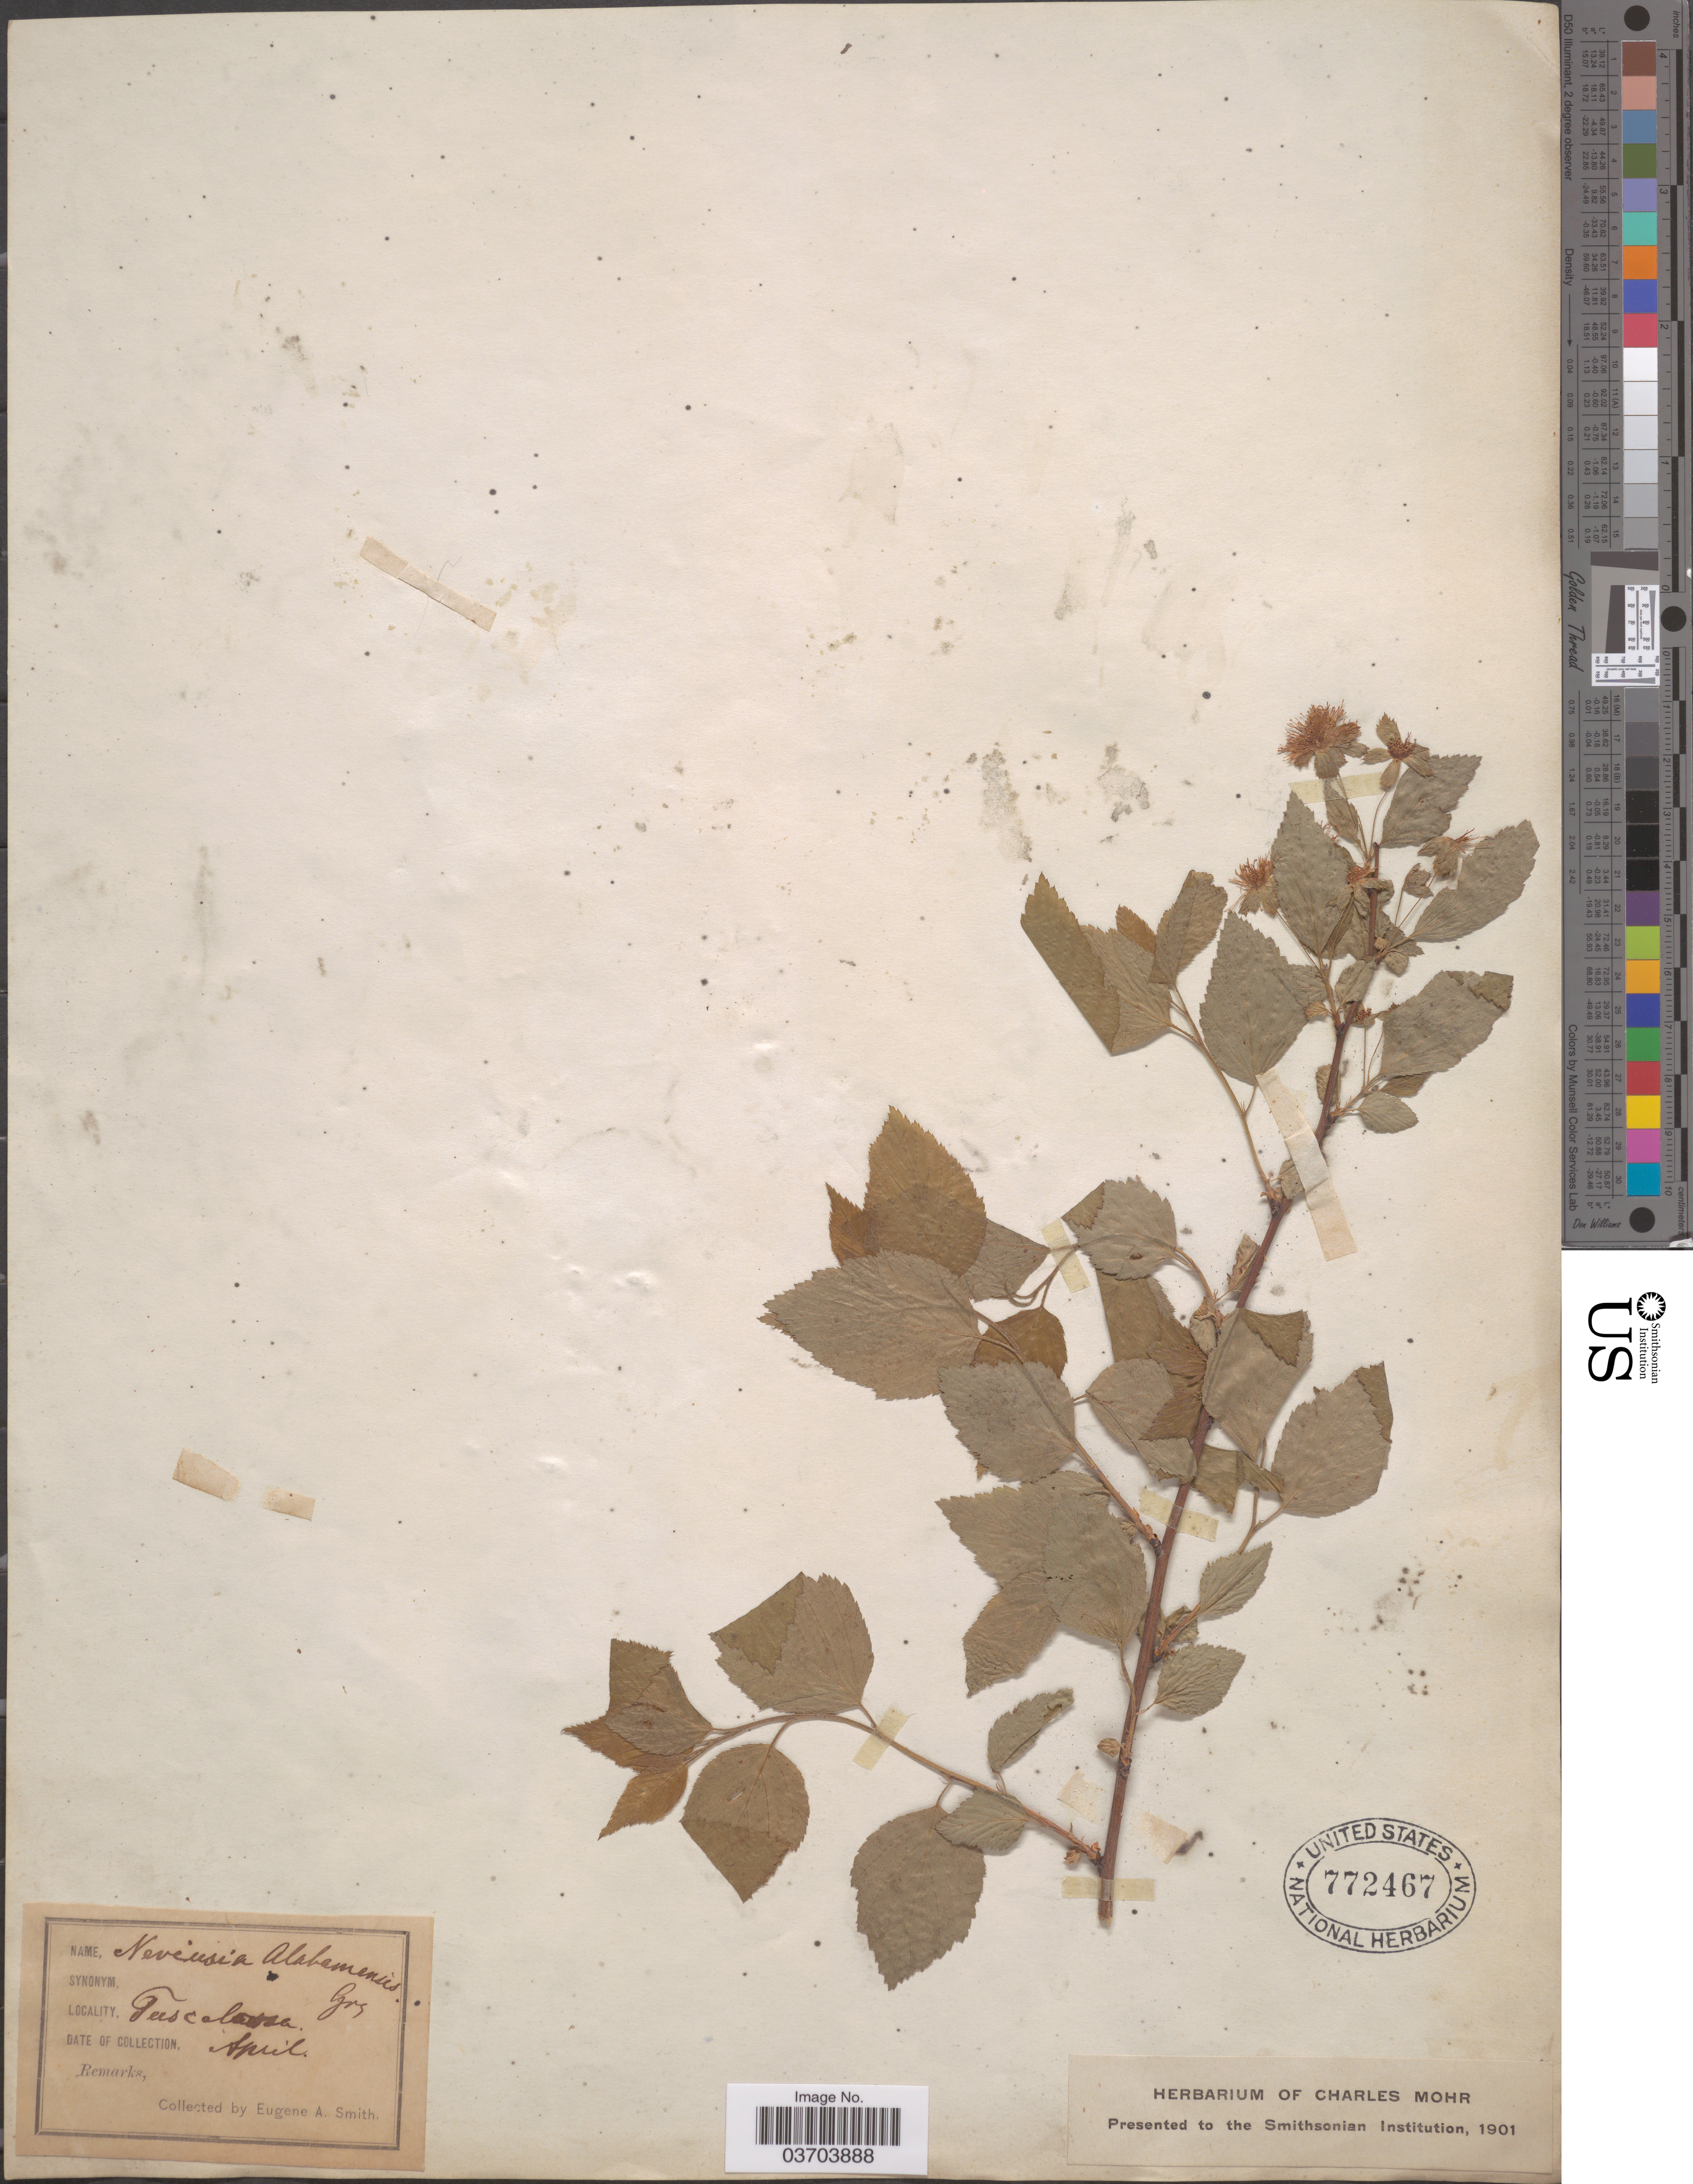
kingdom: Plantae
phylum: Tracheophyta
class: Magnoliopsida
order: Rosales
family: Rosaceae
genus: Neviusia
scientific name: Neviusia alabamensis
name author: A. Gray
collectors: E. A. Smith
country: United States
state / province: Alabama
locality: Tuscaloosa.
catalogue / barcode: US 772467